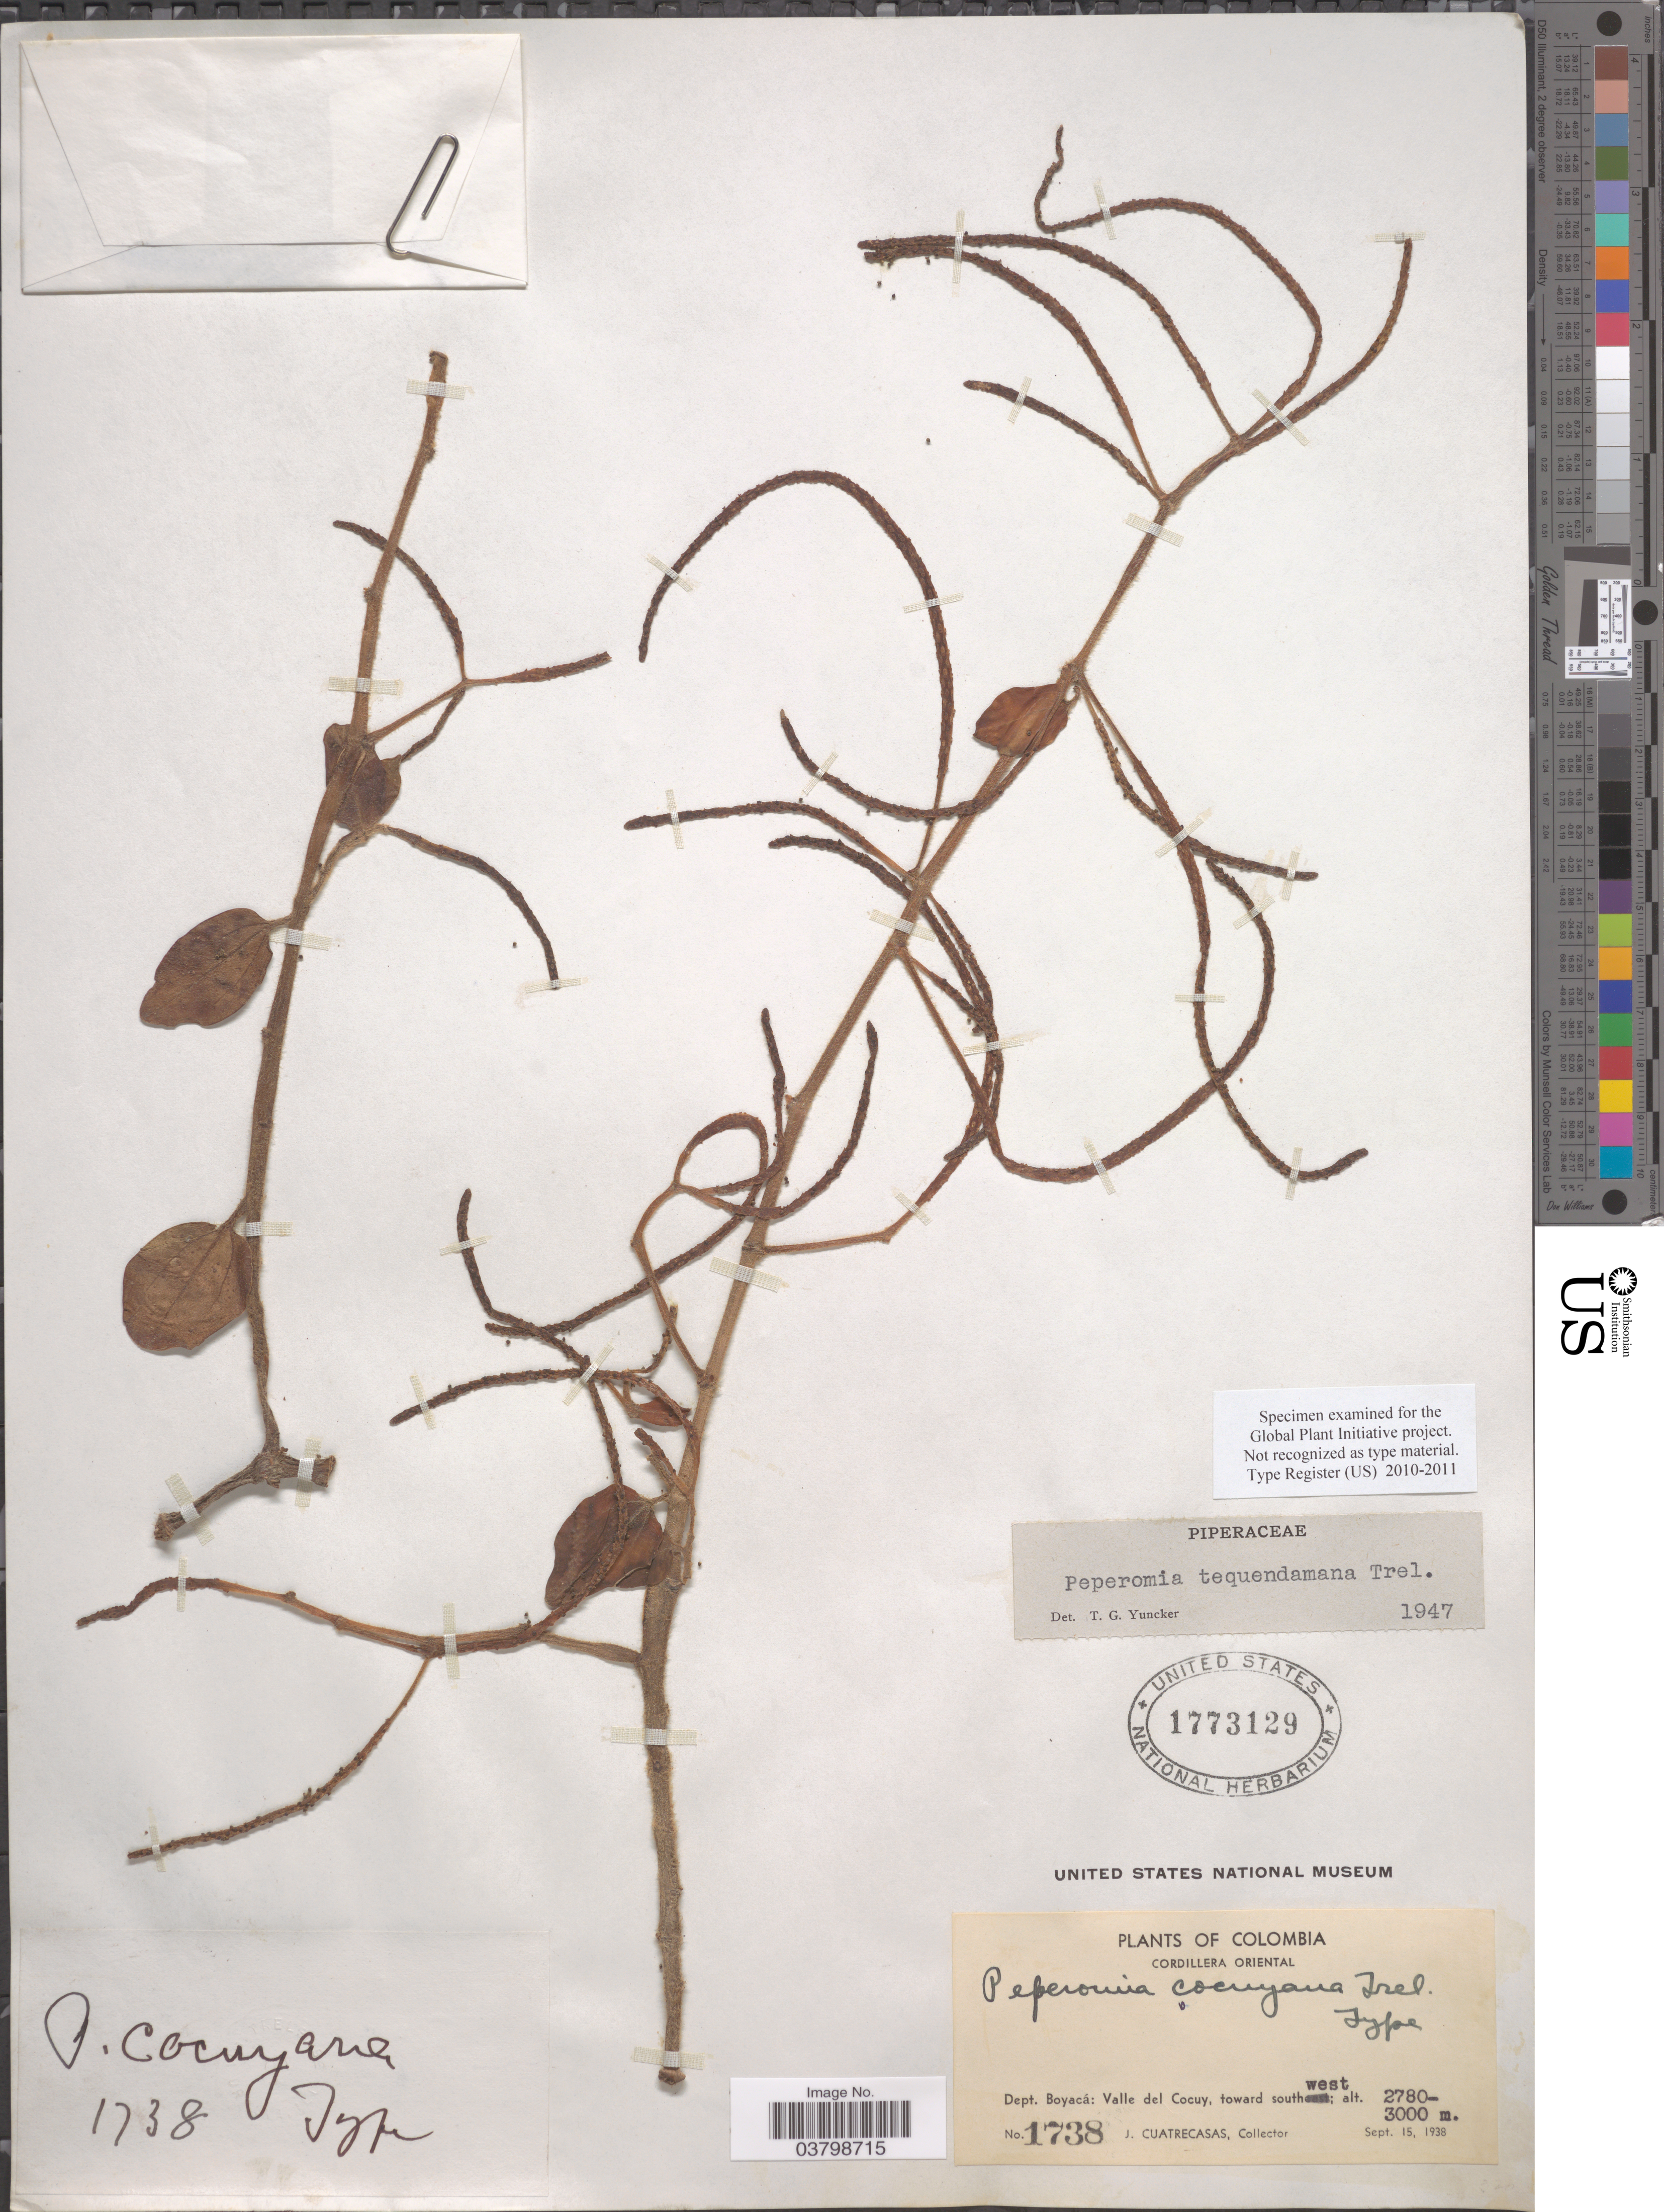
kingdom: Plantae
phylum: Tracheophyta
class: Magnoliopsida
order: Piperales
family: Piperaceae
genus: Peperomia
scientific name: Peperomia tequendamana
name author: Trel.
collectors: J. Cuatrecasas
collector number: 1738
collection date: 1938-09-15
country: Colombia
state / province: Boyacá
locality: Cordillera Oriental. Dept. Boyacá: Valle del Cocuy, toward southwest.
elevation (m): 2780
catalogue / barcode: US 1773129